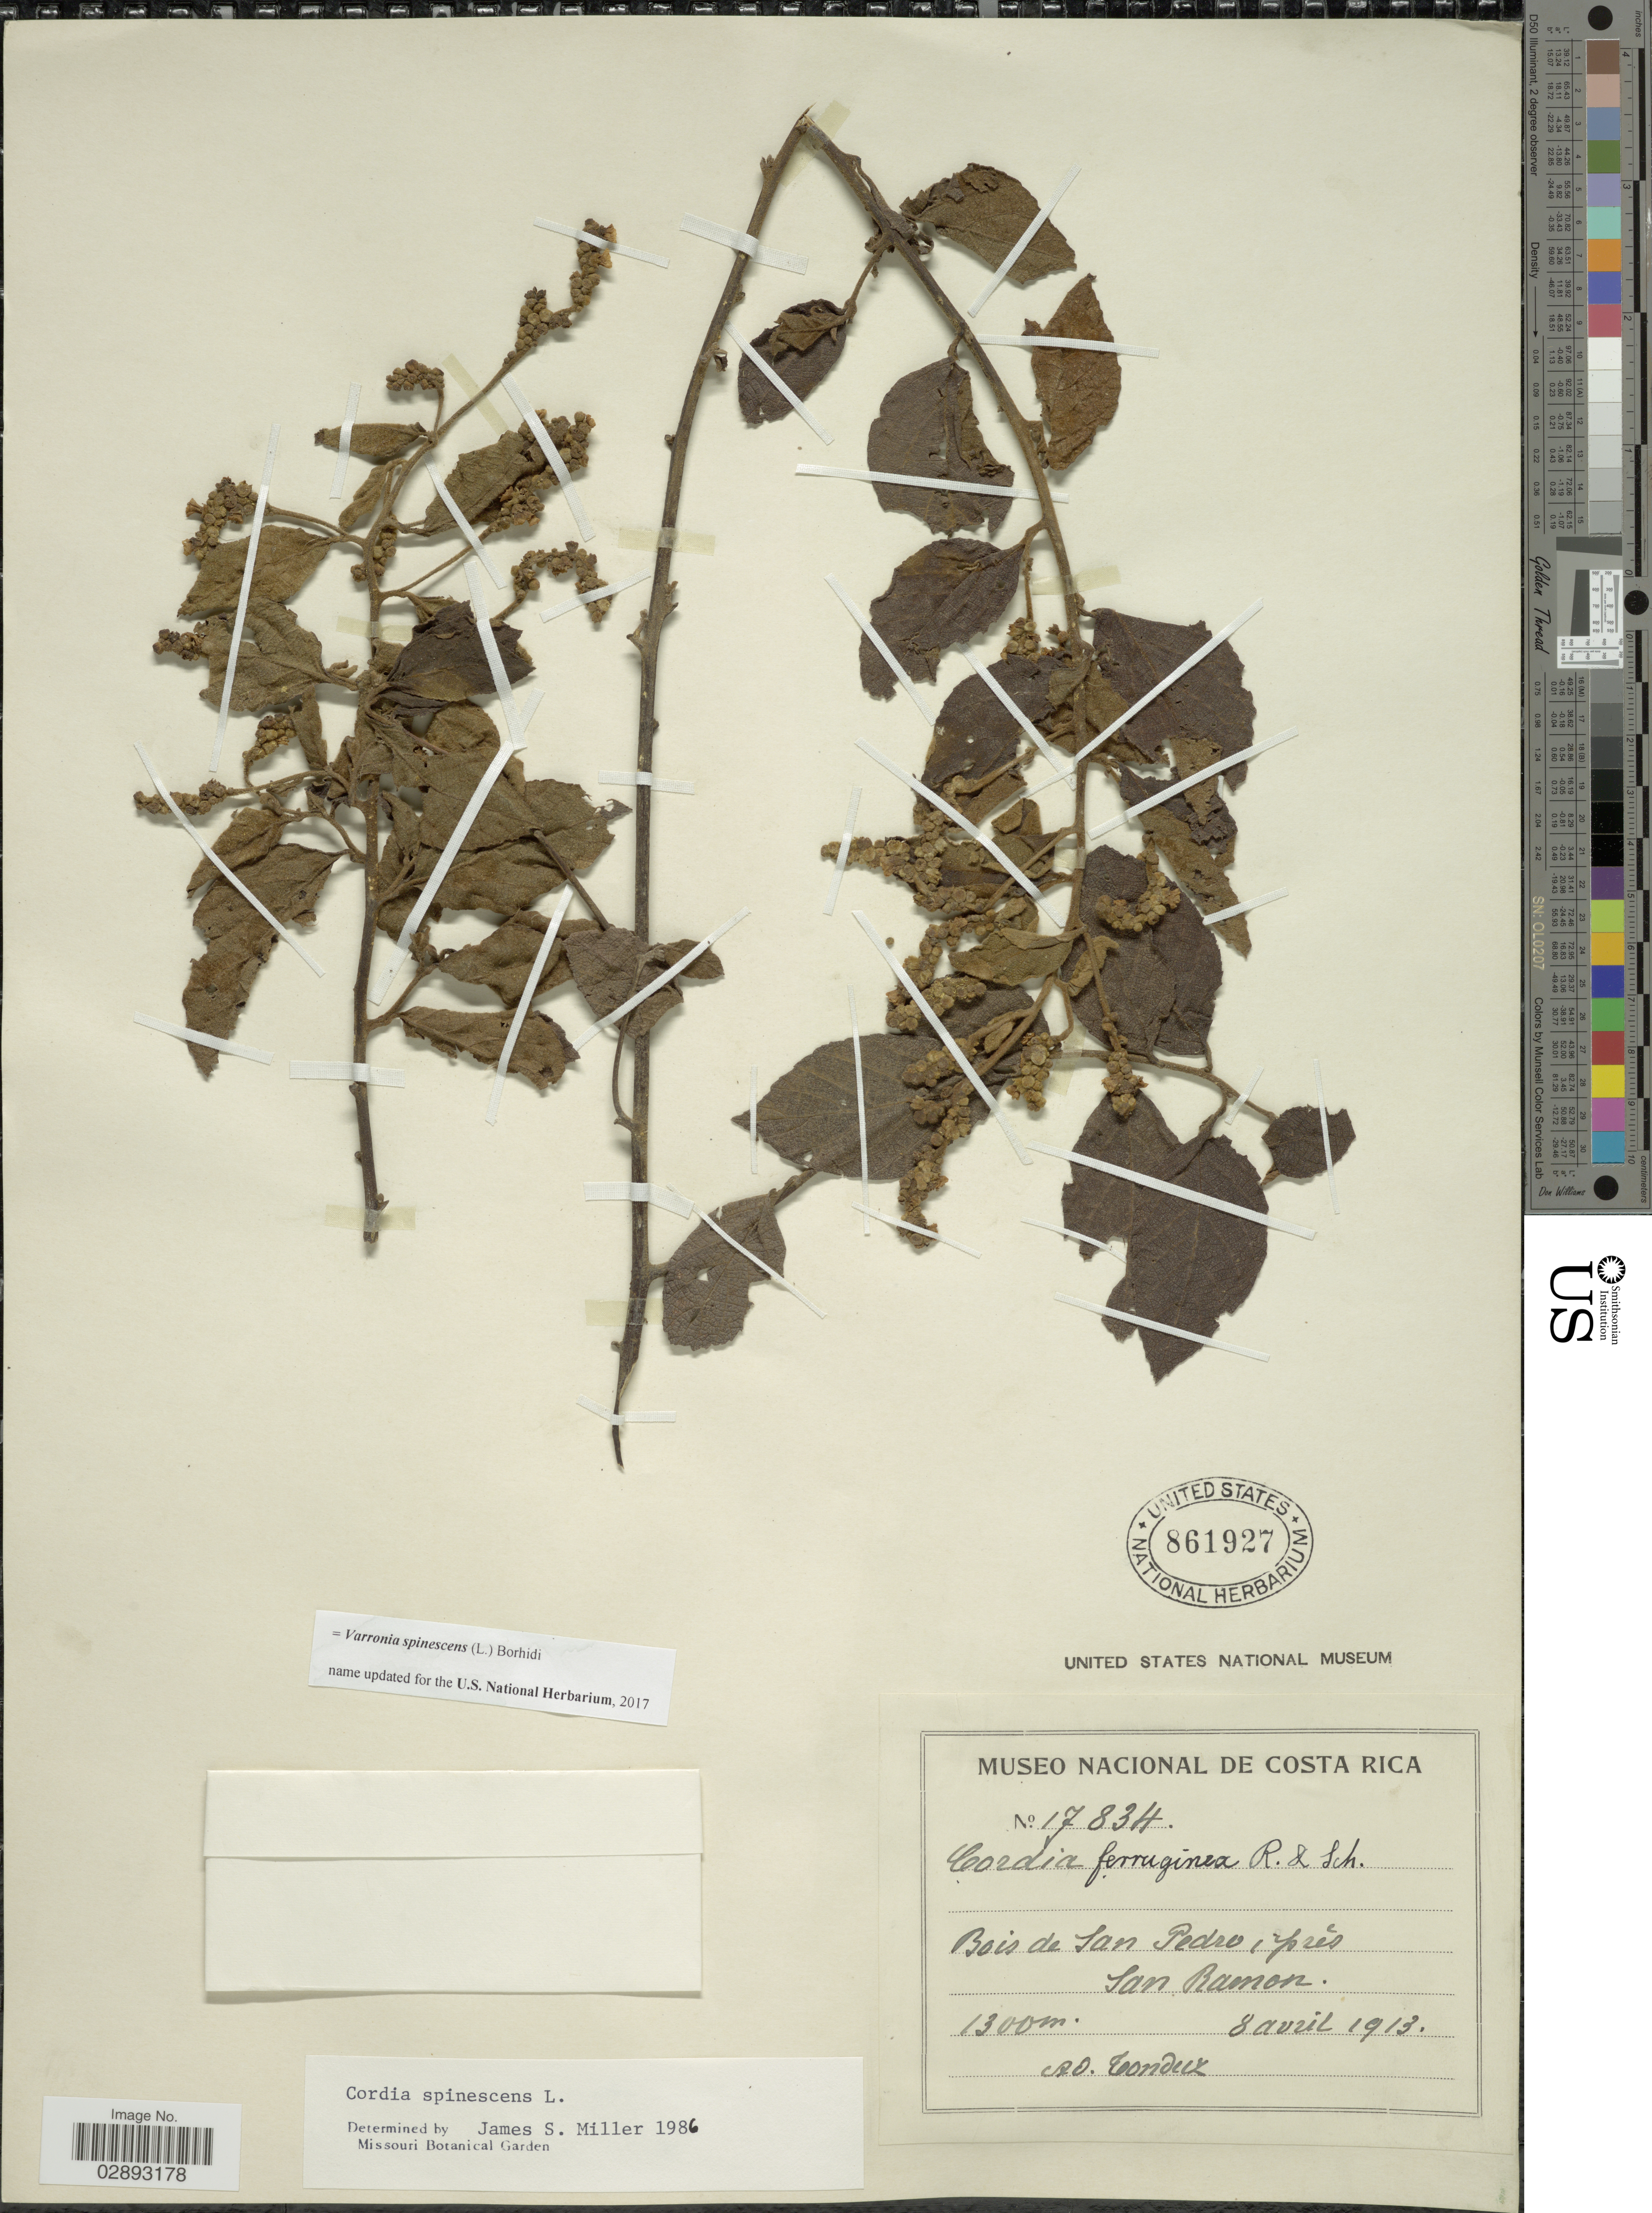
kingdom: Plantae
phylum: Tracheophyta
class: Magnoliopsida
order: Boraginales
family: Cordiaceae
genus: Varronia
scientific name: Varronia spinescens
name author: (L.) Borhidi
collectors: A. Tonduz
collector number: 17834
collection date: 1913-04-08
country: Costa Rica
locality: Bois de San Pedro, près San Ramon.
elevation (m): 1300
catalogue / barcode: US 861927